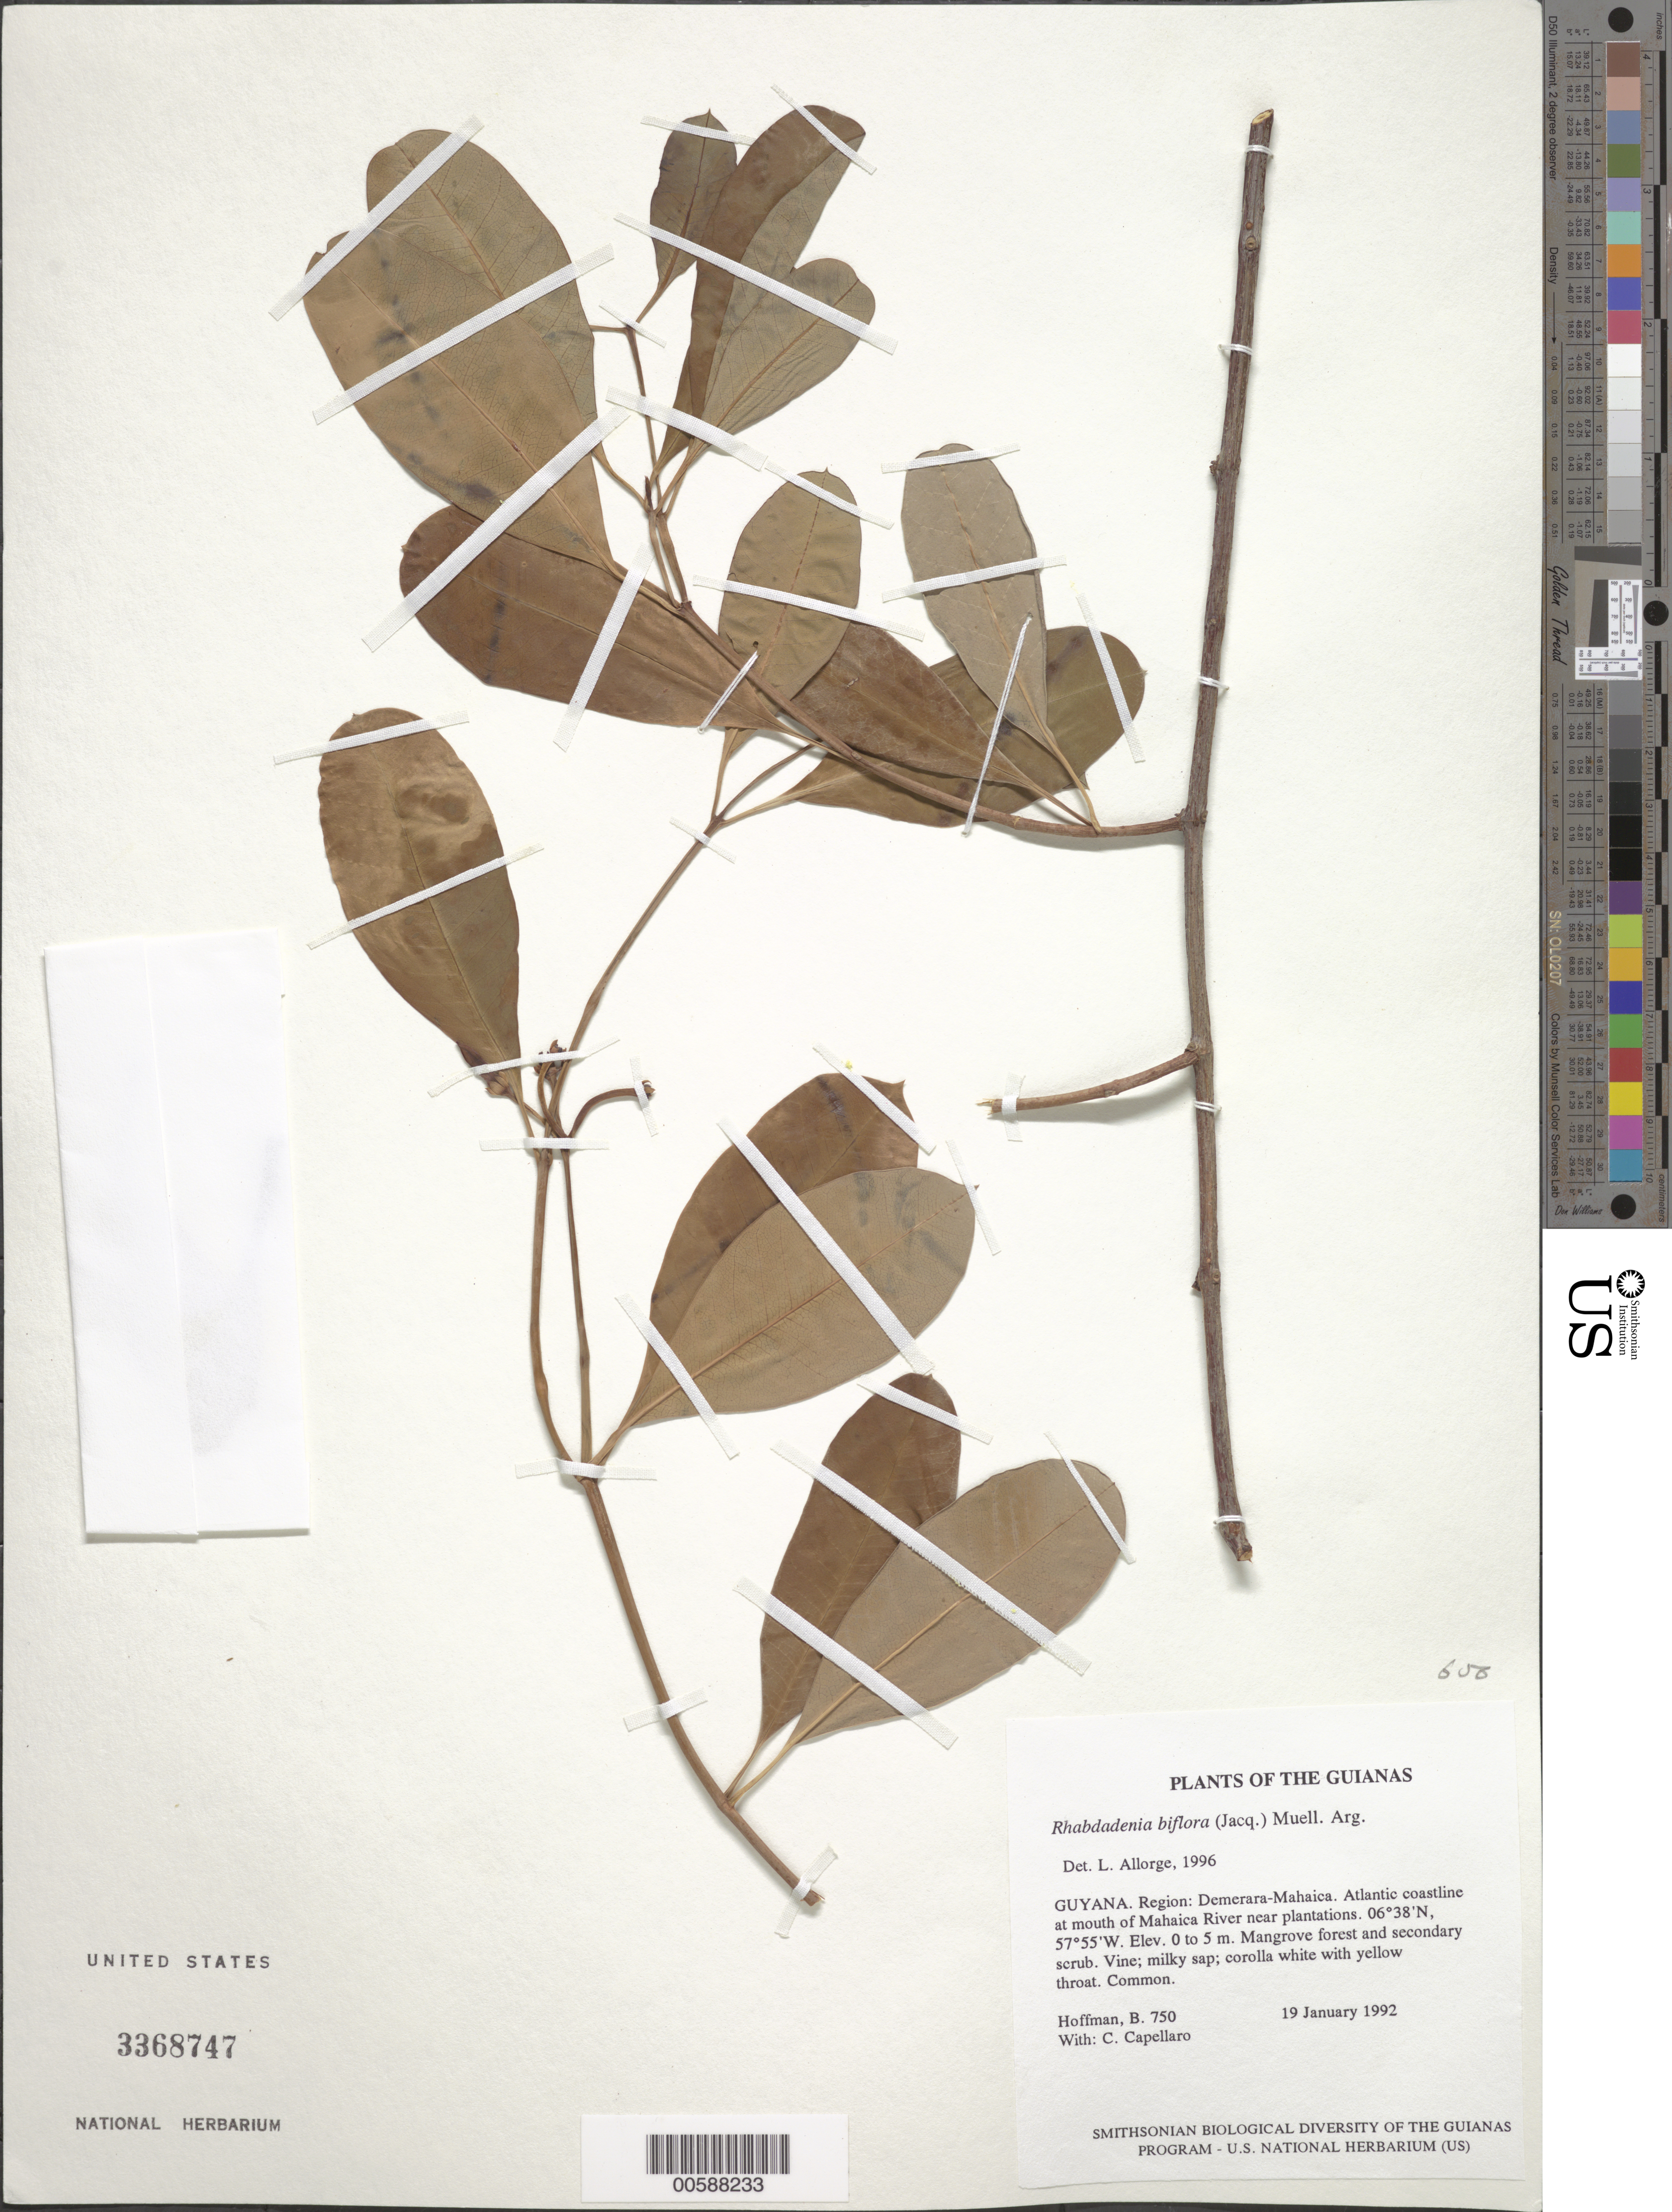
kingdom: Plantae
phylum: Tracheophyta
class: Magnoliopsida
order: Gentianales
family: Apocynaceae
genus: Rhabdadenia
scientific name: Rhabdadenia biflora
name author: (Jacq.) Müll. Arg.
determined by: Allorge, L.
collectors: B. Hoffman & C. Capellaro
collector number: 750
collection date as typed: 19 January 1992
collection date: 1992-01-19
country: Guyana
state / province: Demerara-Mahaica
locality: Atlantic coastline at mouth of Mahaica River near plantations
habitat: Mangrove forest and secondary scrub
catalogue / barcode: US 3368747